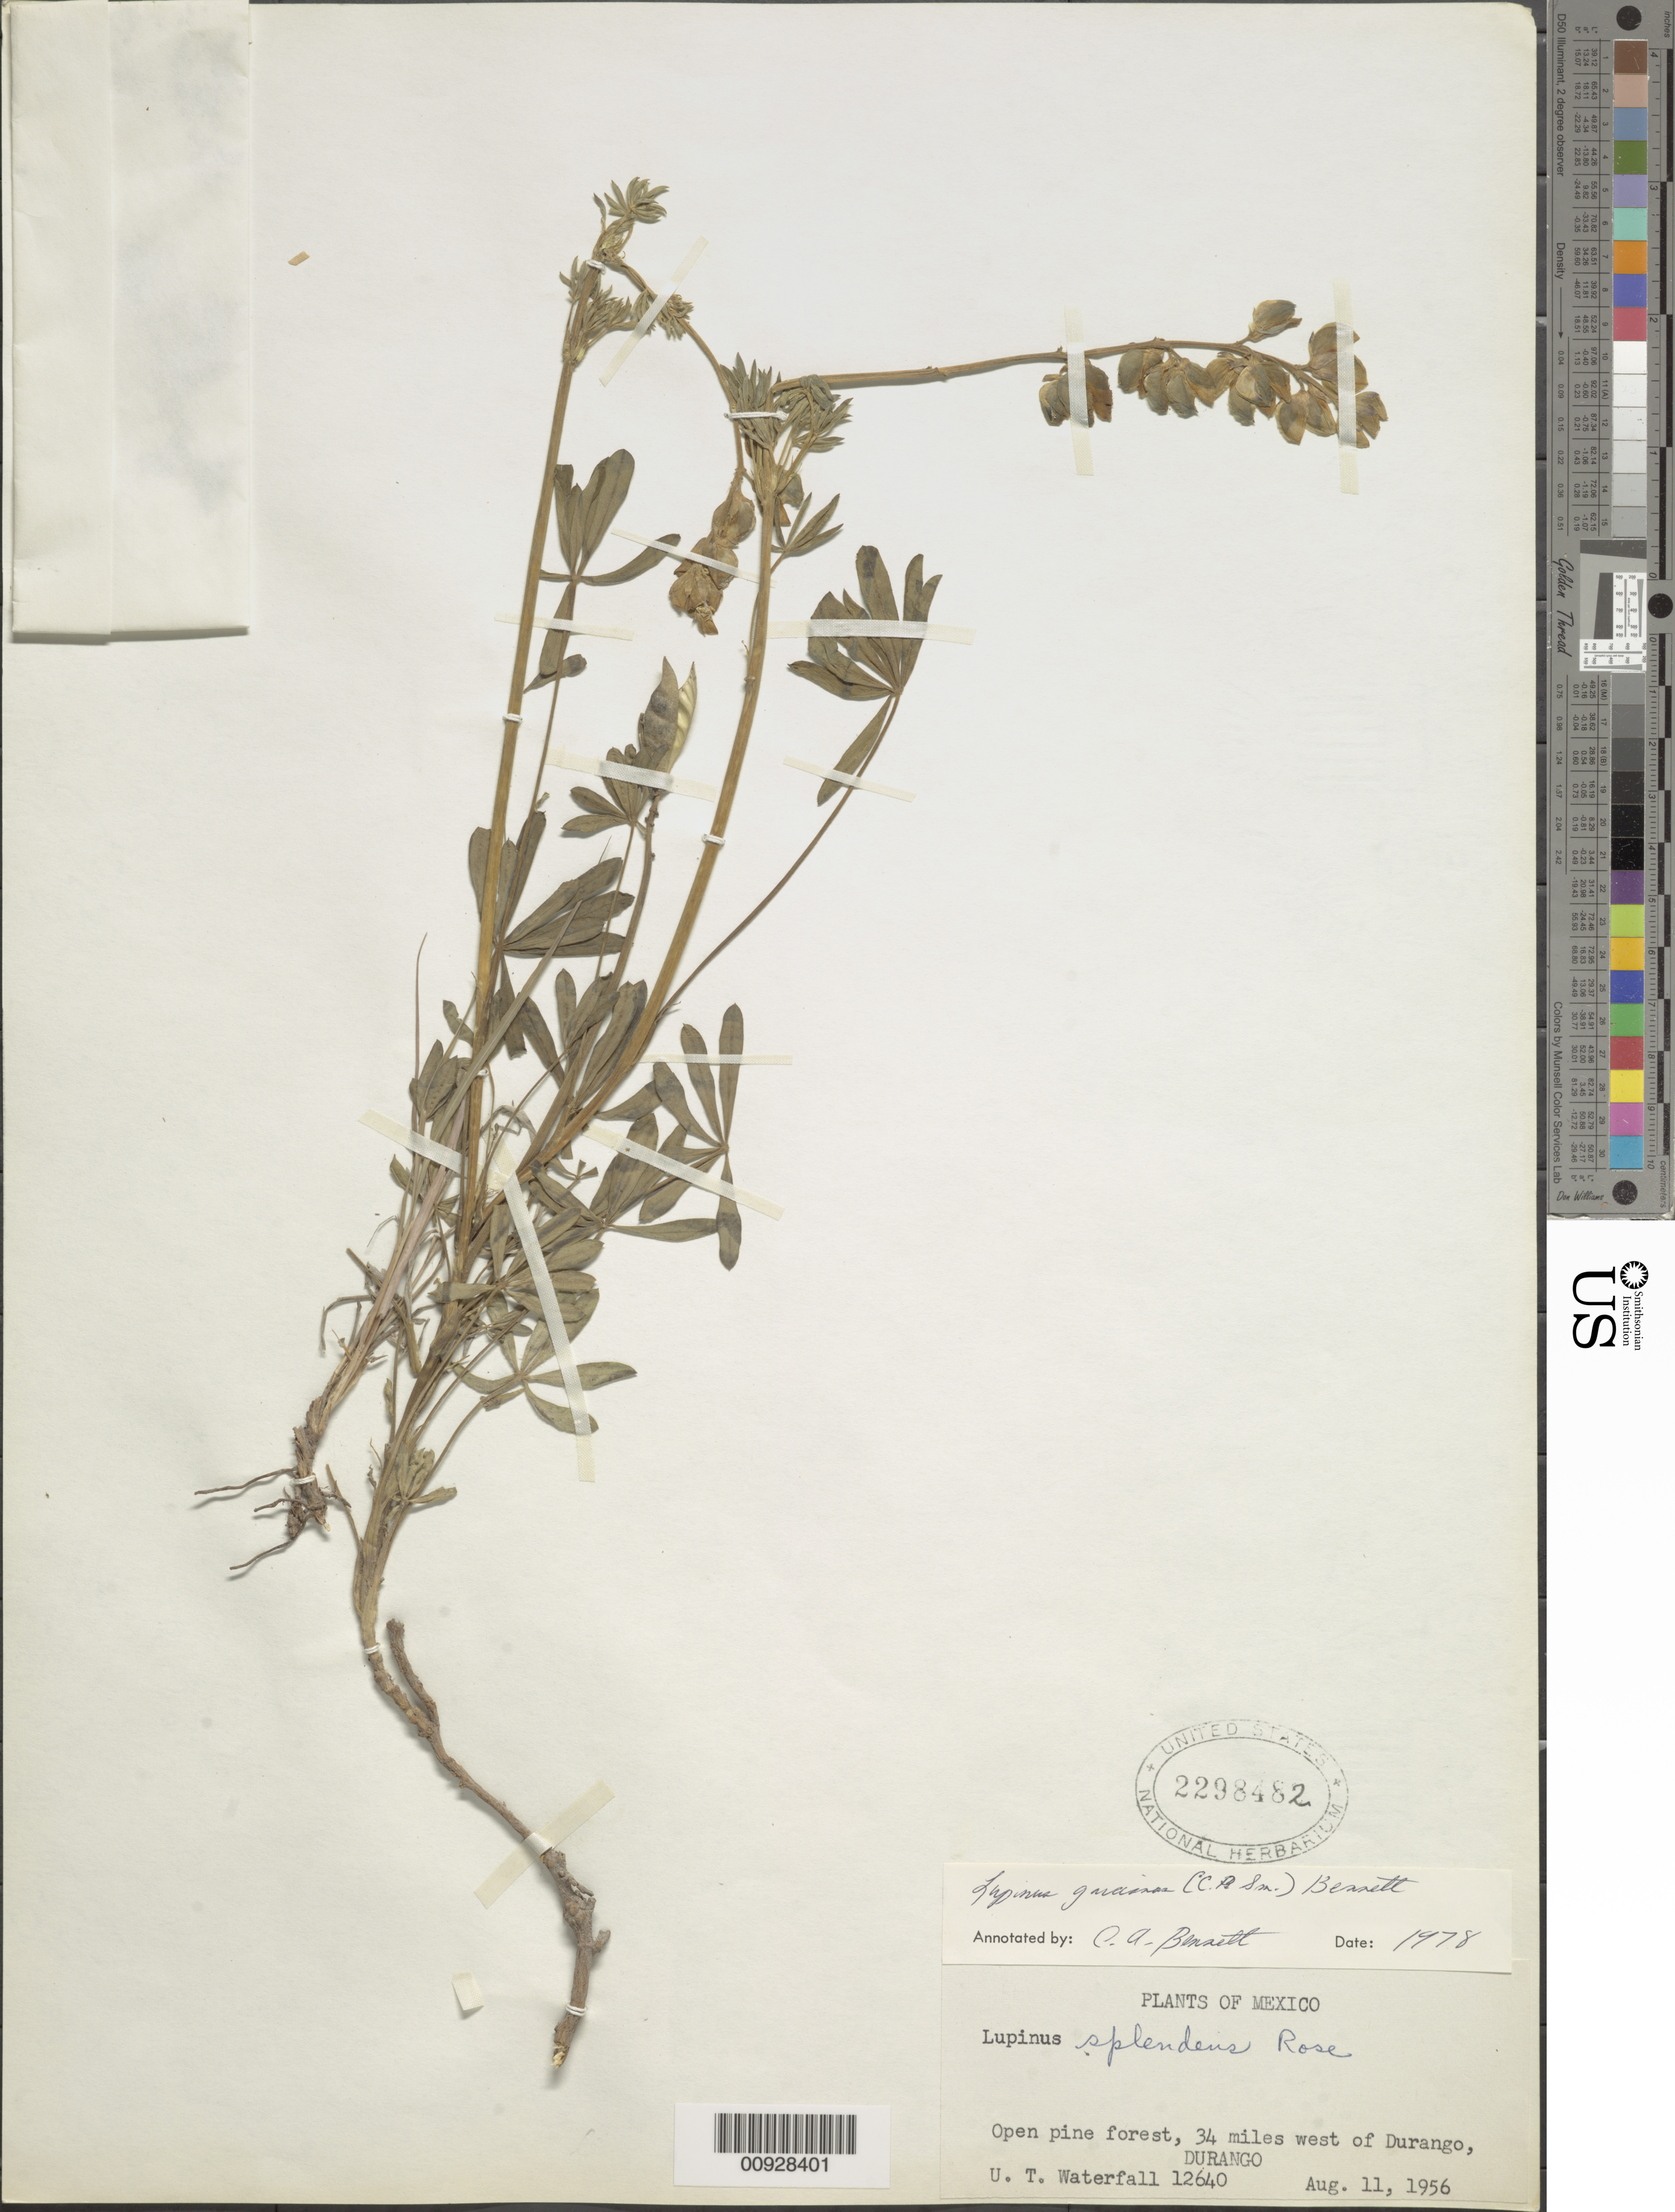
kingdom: Plantae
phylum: Tracheophyta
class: Magnoliopsida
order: Fabales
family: Fabaceae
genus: Lupinus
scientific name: Lupinus garcianus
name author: Benn. & Dunn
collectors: U. T. Waterfall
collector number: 12640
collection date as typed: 11 Aug 1956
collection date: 1956-08-11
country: Mexico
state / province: Durango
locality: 34 miles west of Durango, Durango.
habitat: Open pine forest.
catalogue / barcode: US 2298482